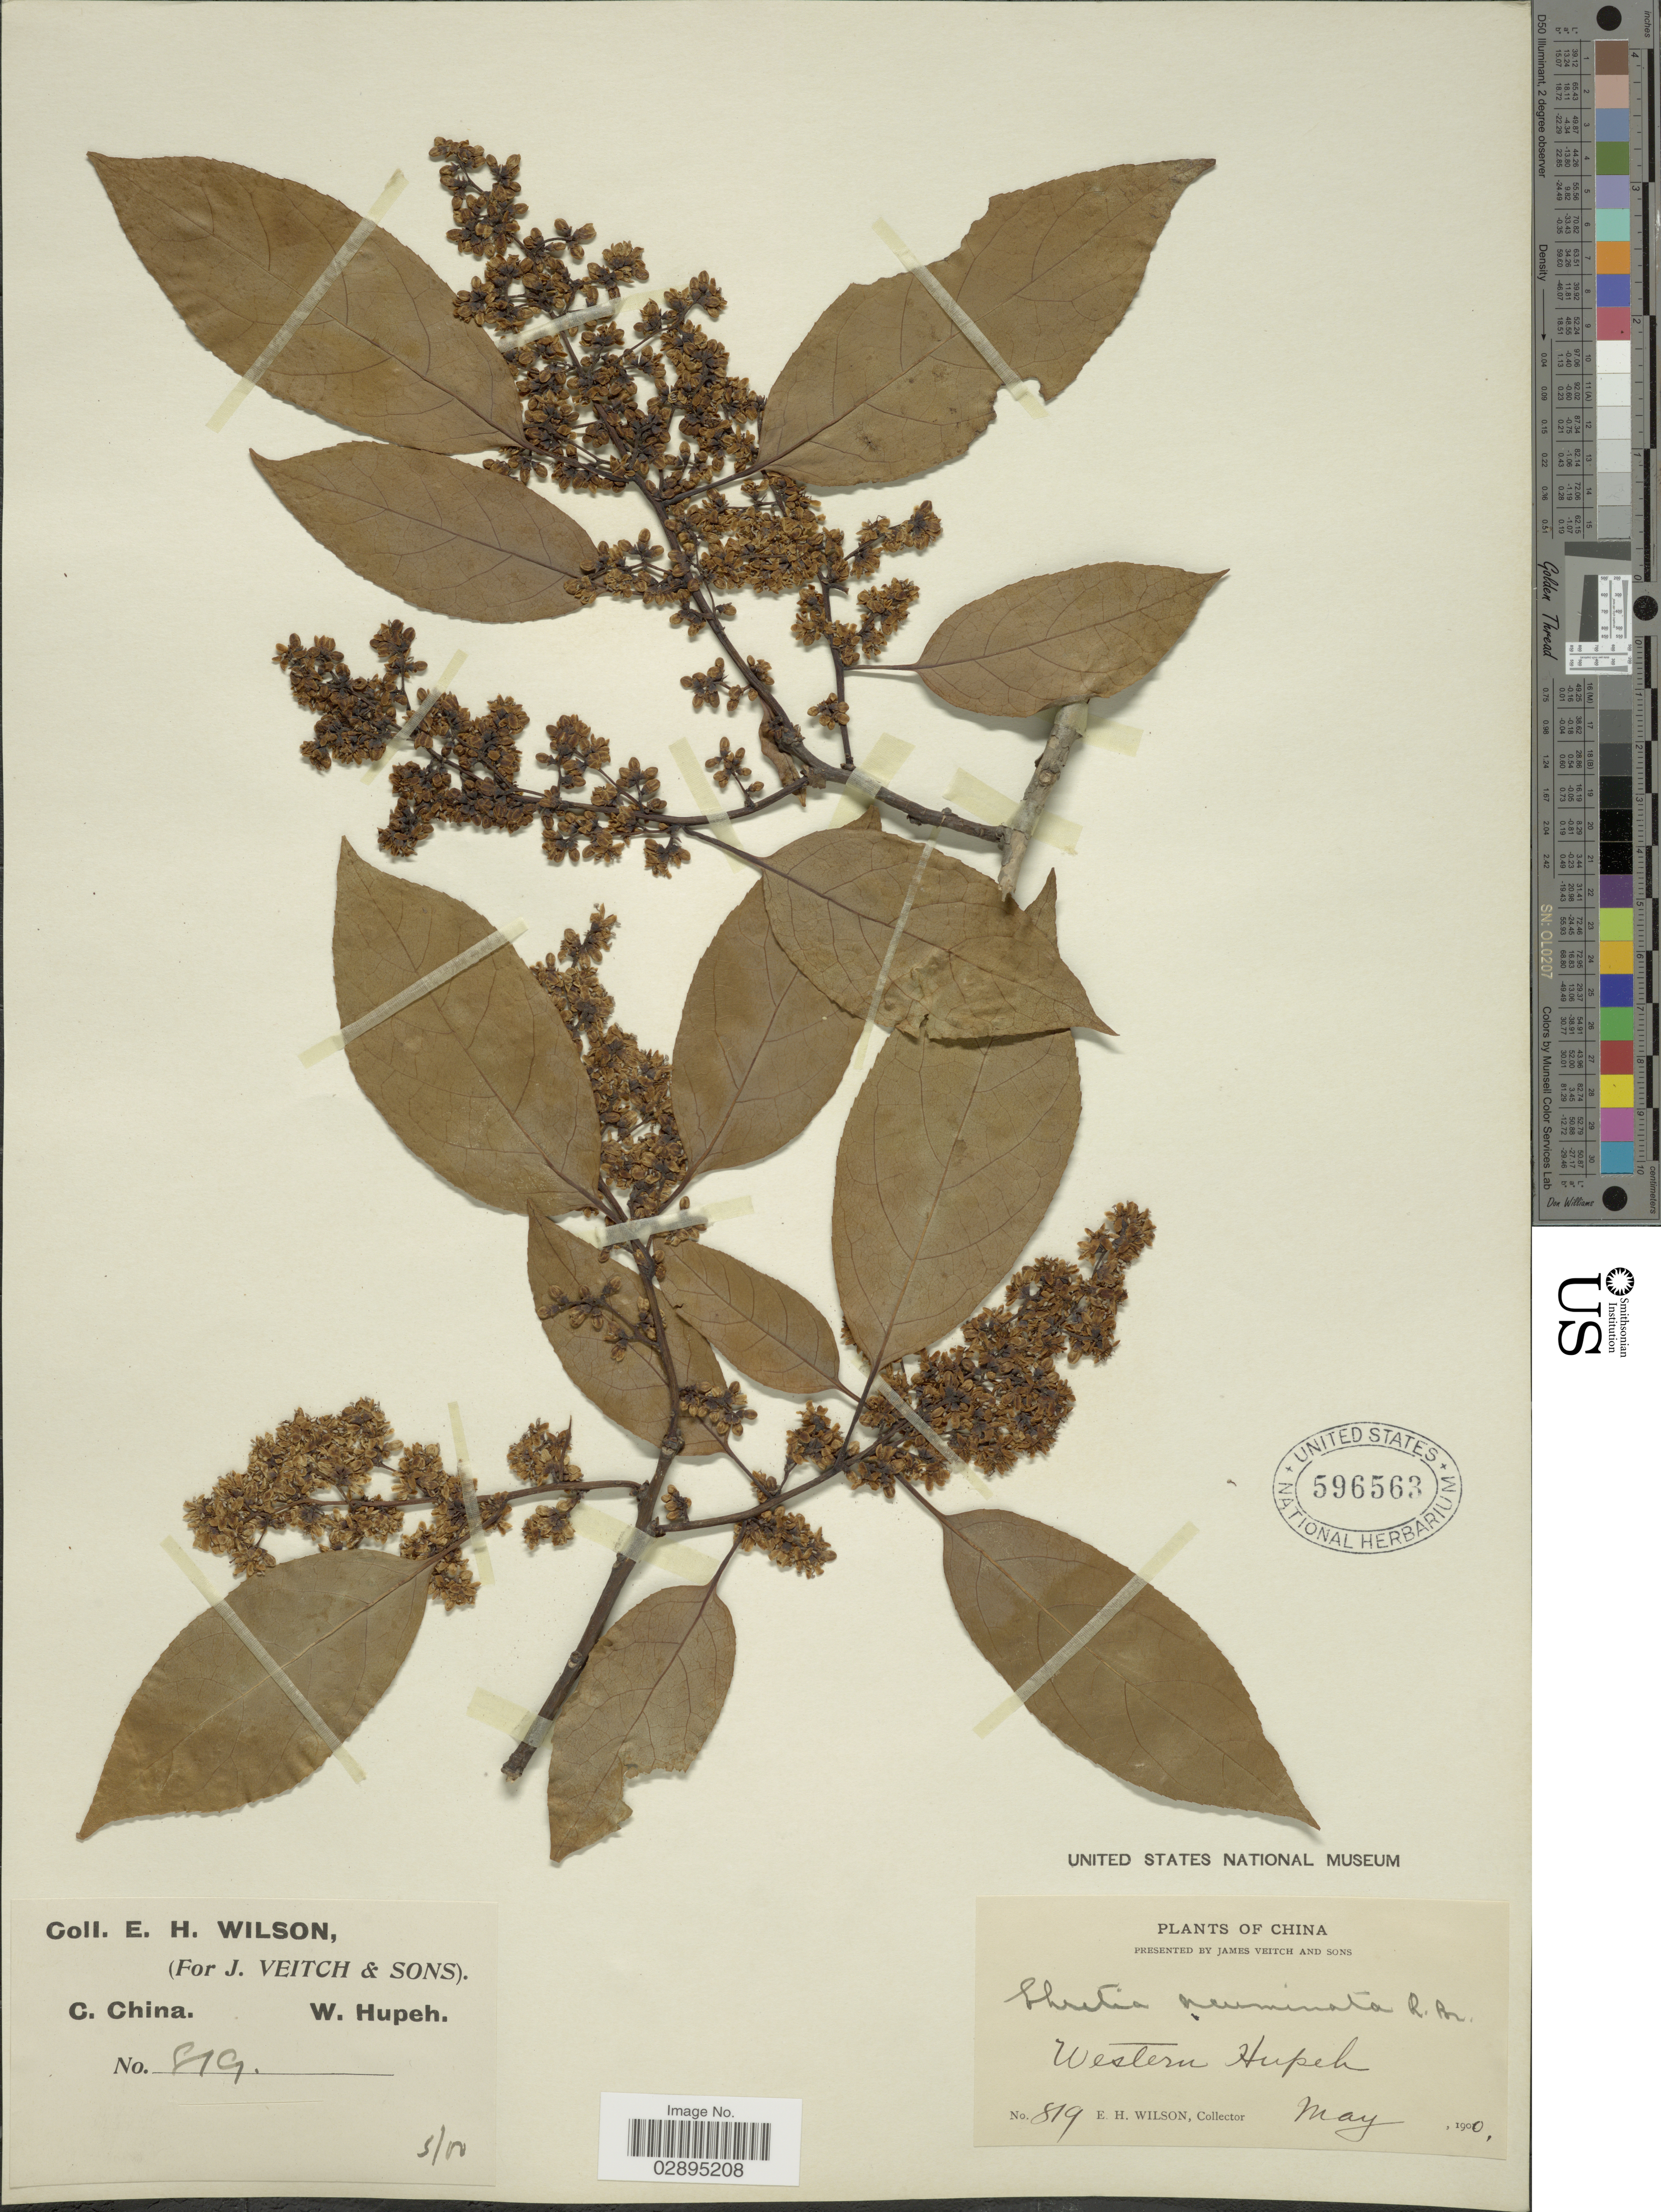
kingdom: Plantae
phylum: Tracheophyta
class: Magnoliopsida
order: Boraginales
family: Ehretiaceae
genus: Ehretia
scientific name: Ehretia acuminata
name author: R. Br.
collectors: E. Wilson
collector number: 819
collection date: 1910-05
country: China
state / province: Hubei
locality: C. China. W. Hupeh. Western Hupeh.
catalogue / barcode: US 596563